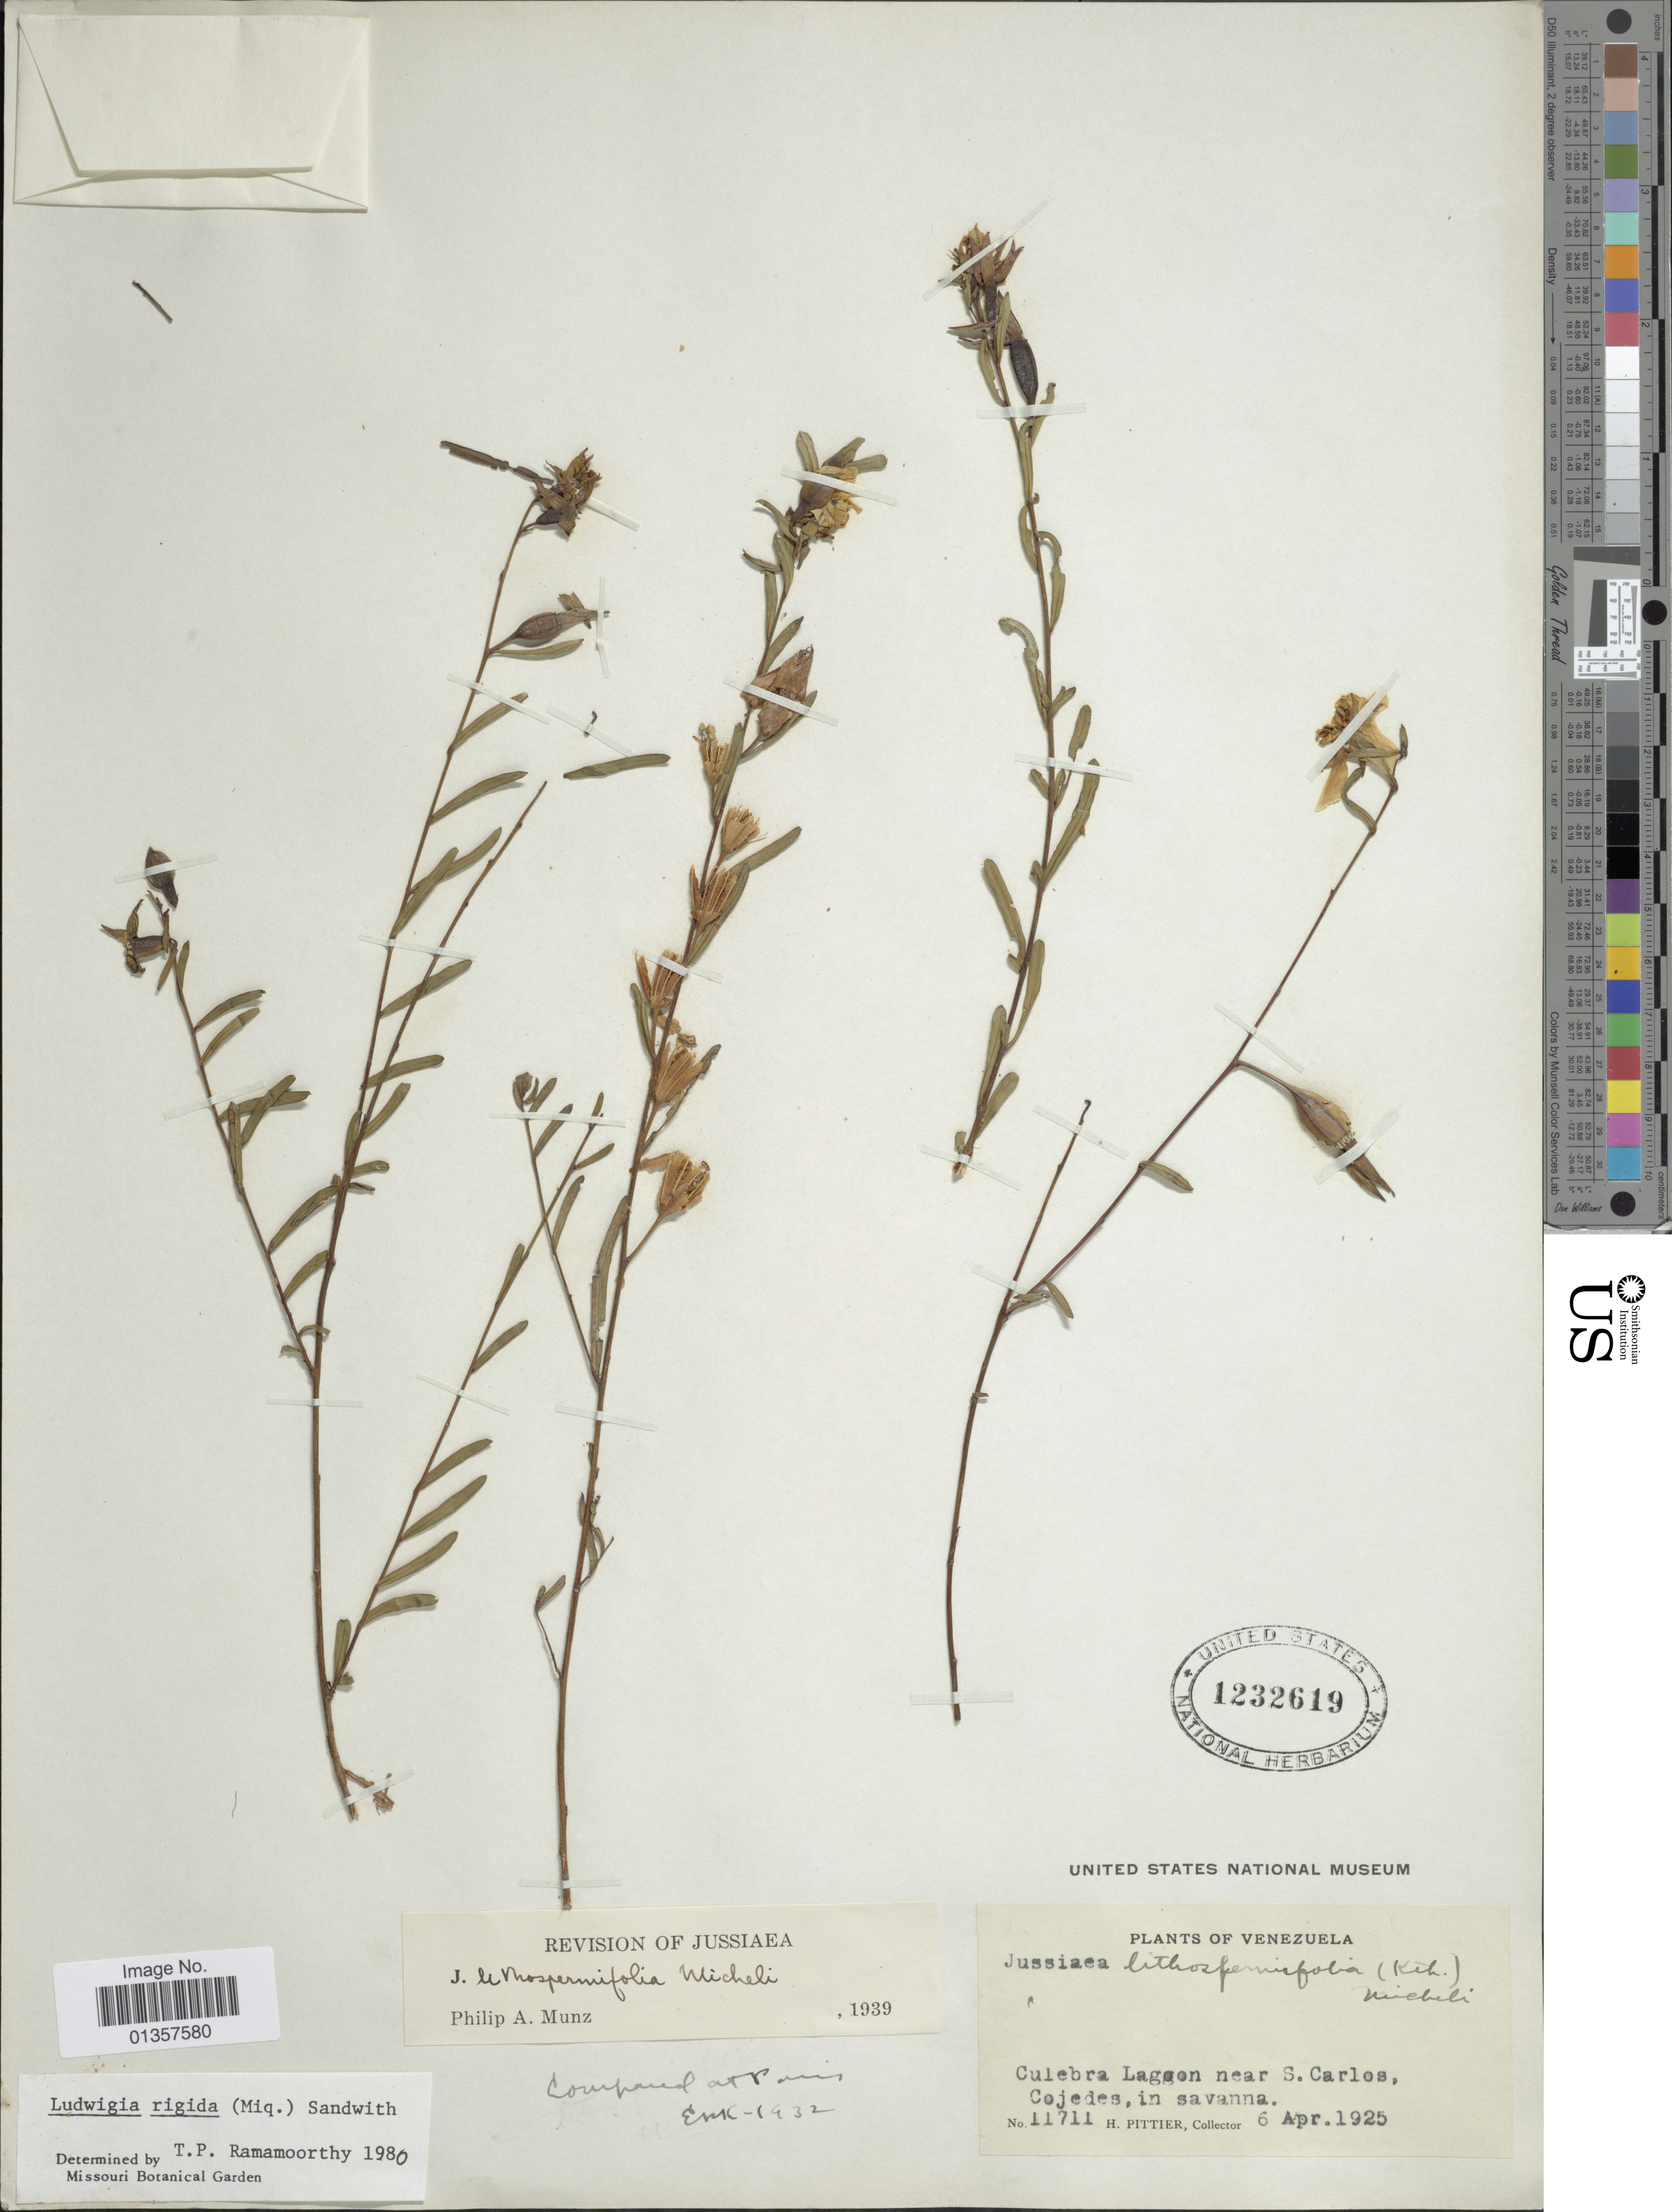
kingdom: Plantae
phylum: Tracheophyta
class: Magnoliopsida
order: Myrtales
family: Onagraceae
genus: Ludwigia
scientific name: Ludwigia rigida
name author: (Miq.) Sandwith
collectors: H. F. Pittier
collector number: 11711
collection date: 1925-04-06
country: Venezuela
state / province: Cojedes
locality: Culebra Lagoon near S. Carlos, Cojedes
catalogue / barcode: US 1232619